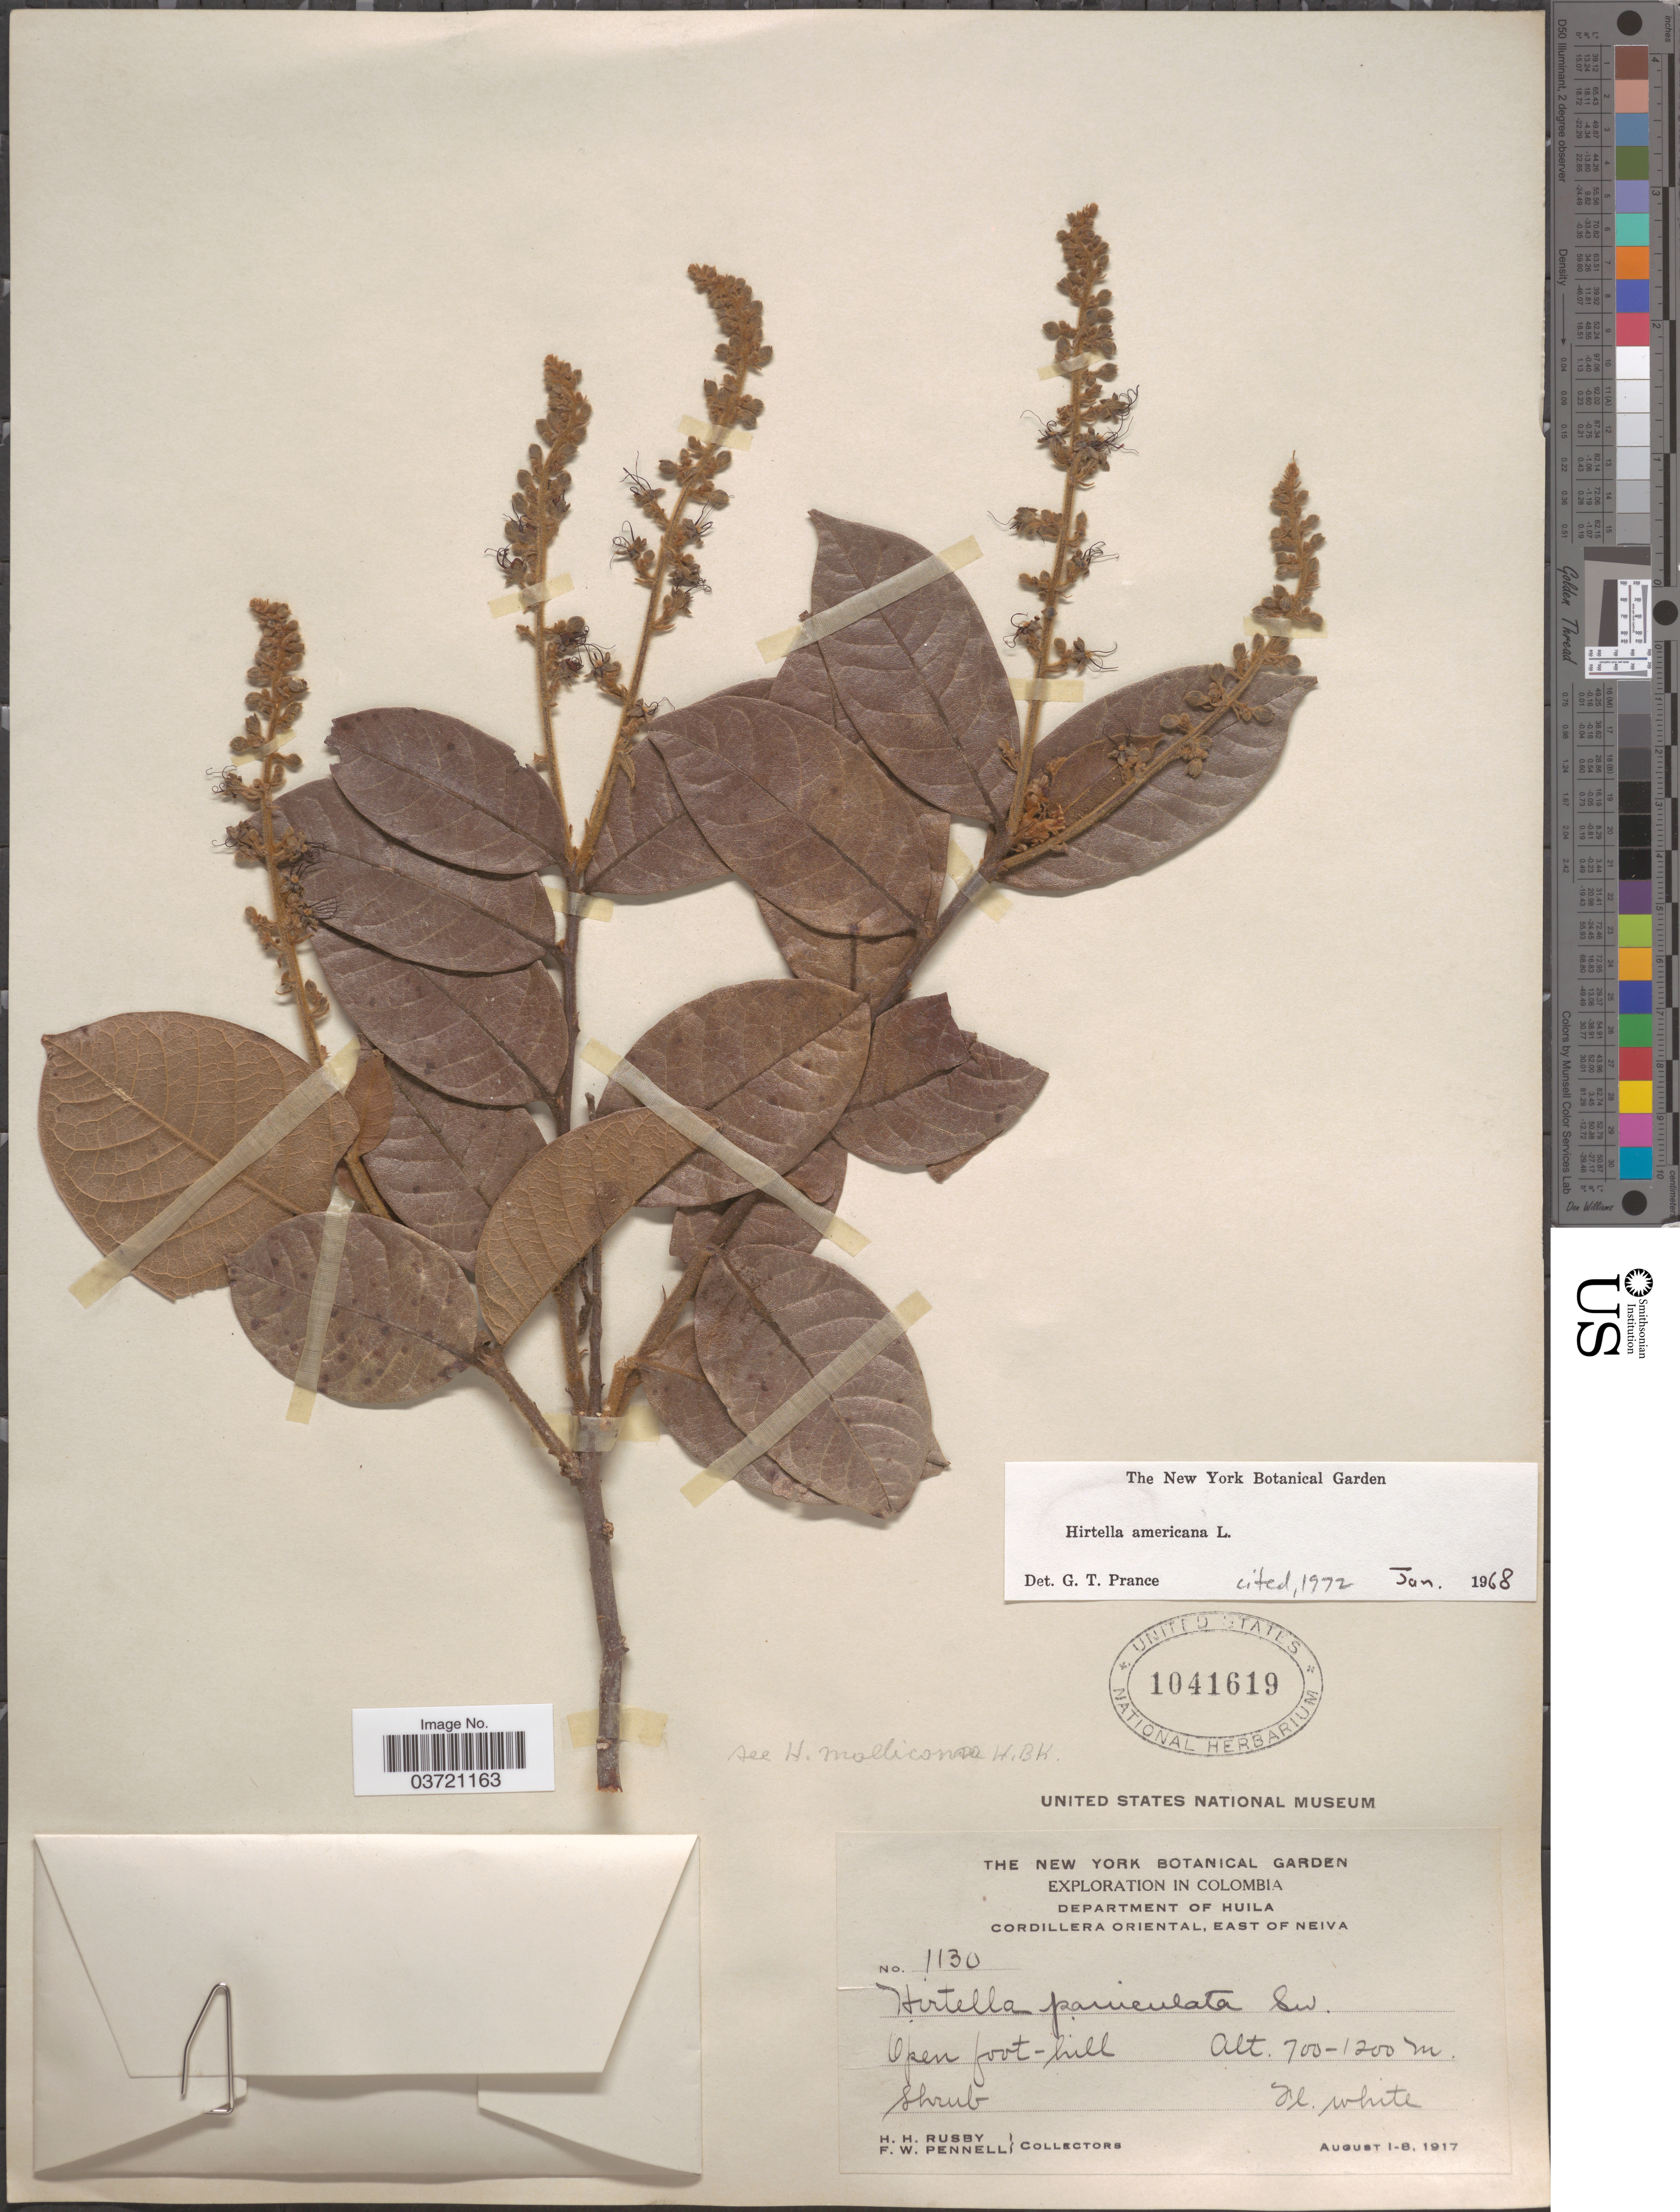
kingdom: Plantae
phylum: Tracheophyta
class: Magnoliopsida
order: Malpighiales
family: Chrysobalanaceae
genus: Hirtella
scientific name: Hirtella americana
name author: L.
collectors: H. H. Rusby & F. W. Pennell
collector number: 1130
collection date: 1917-08-01/1917-08-08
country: Colombia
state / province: Huila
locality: Department of Huila. Cordillera Oriental, East of Neiva. Open foot-hill.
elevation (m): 700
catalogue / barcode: US 1041619